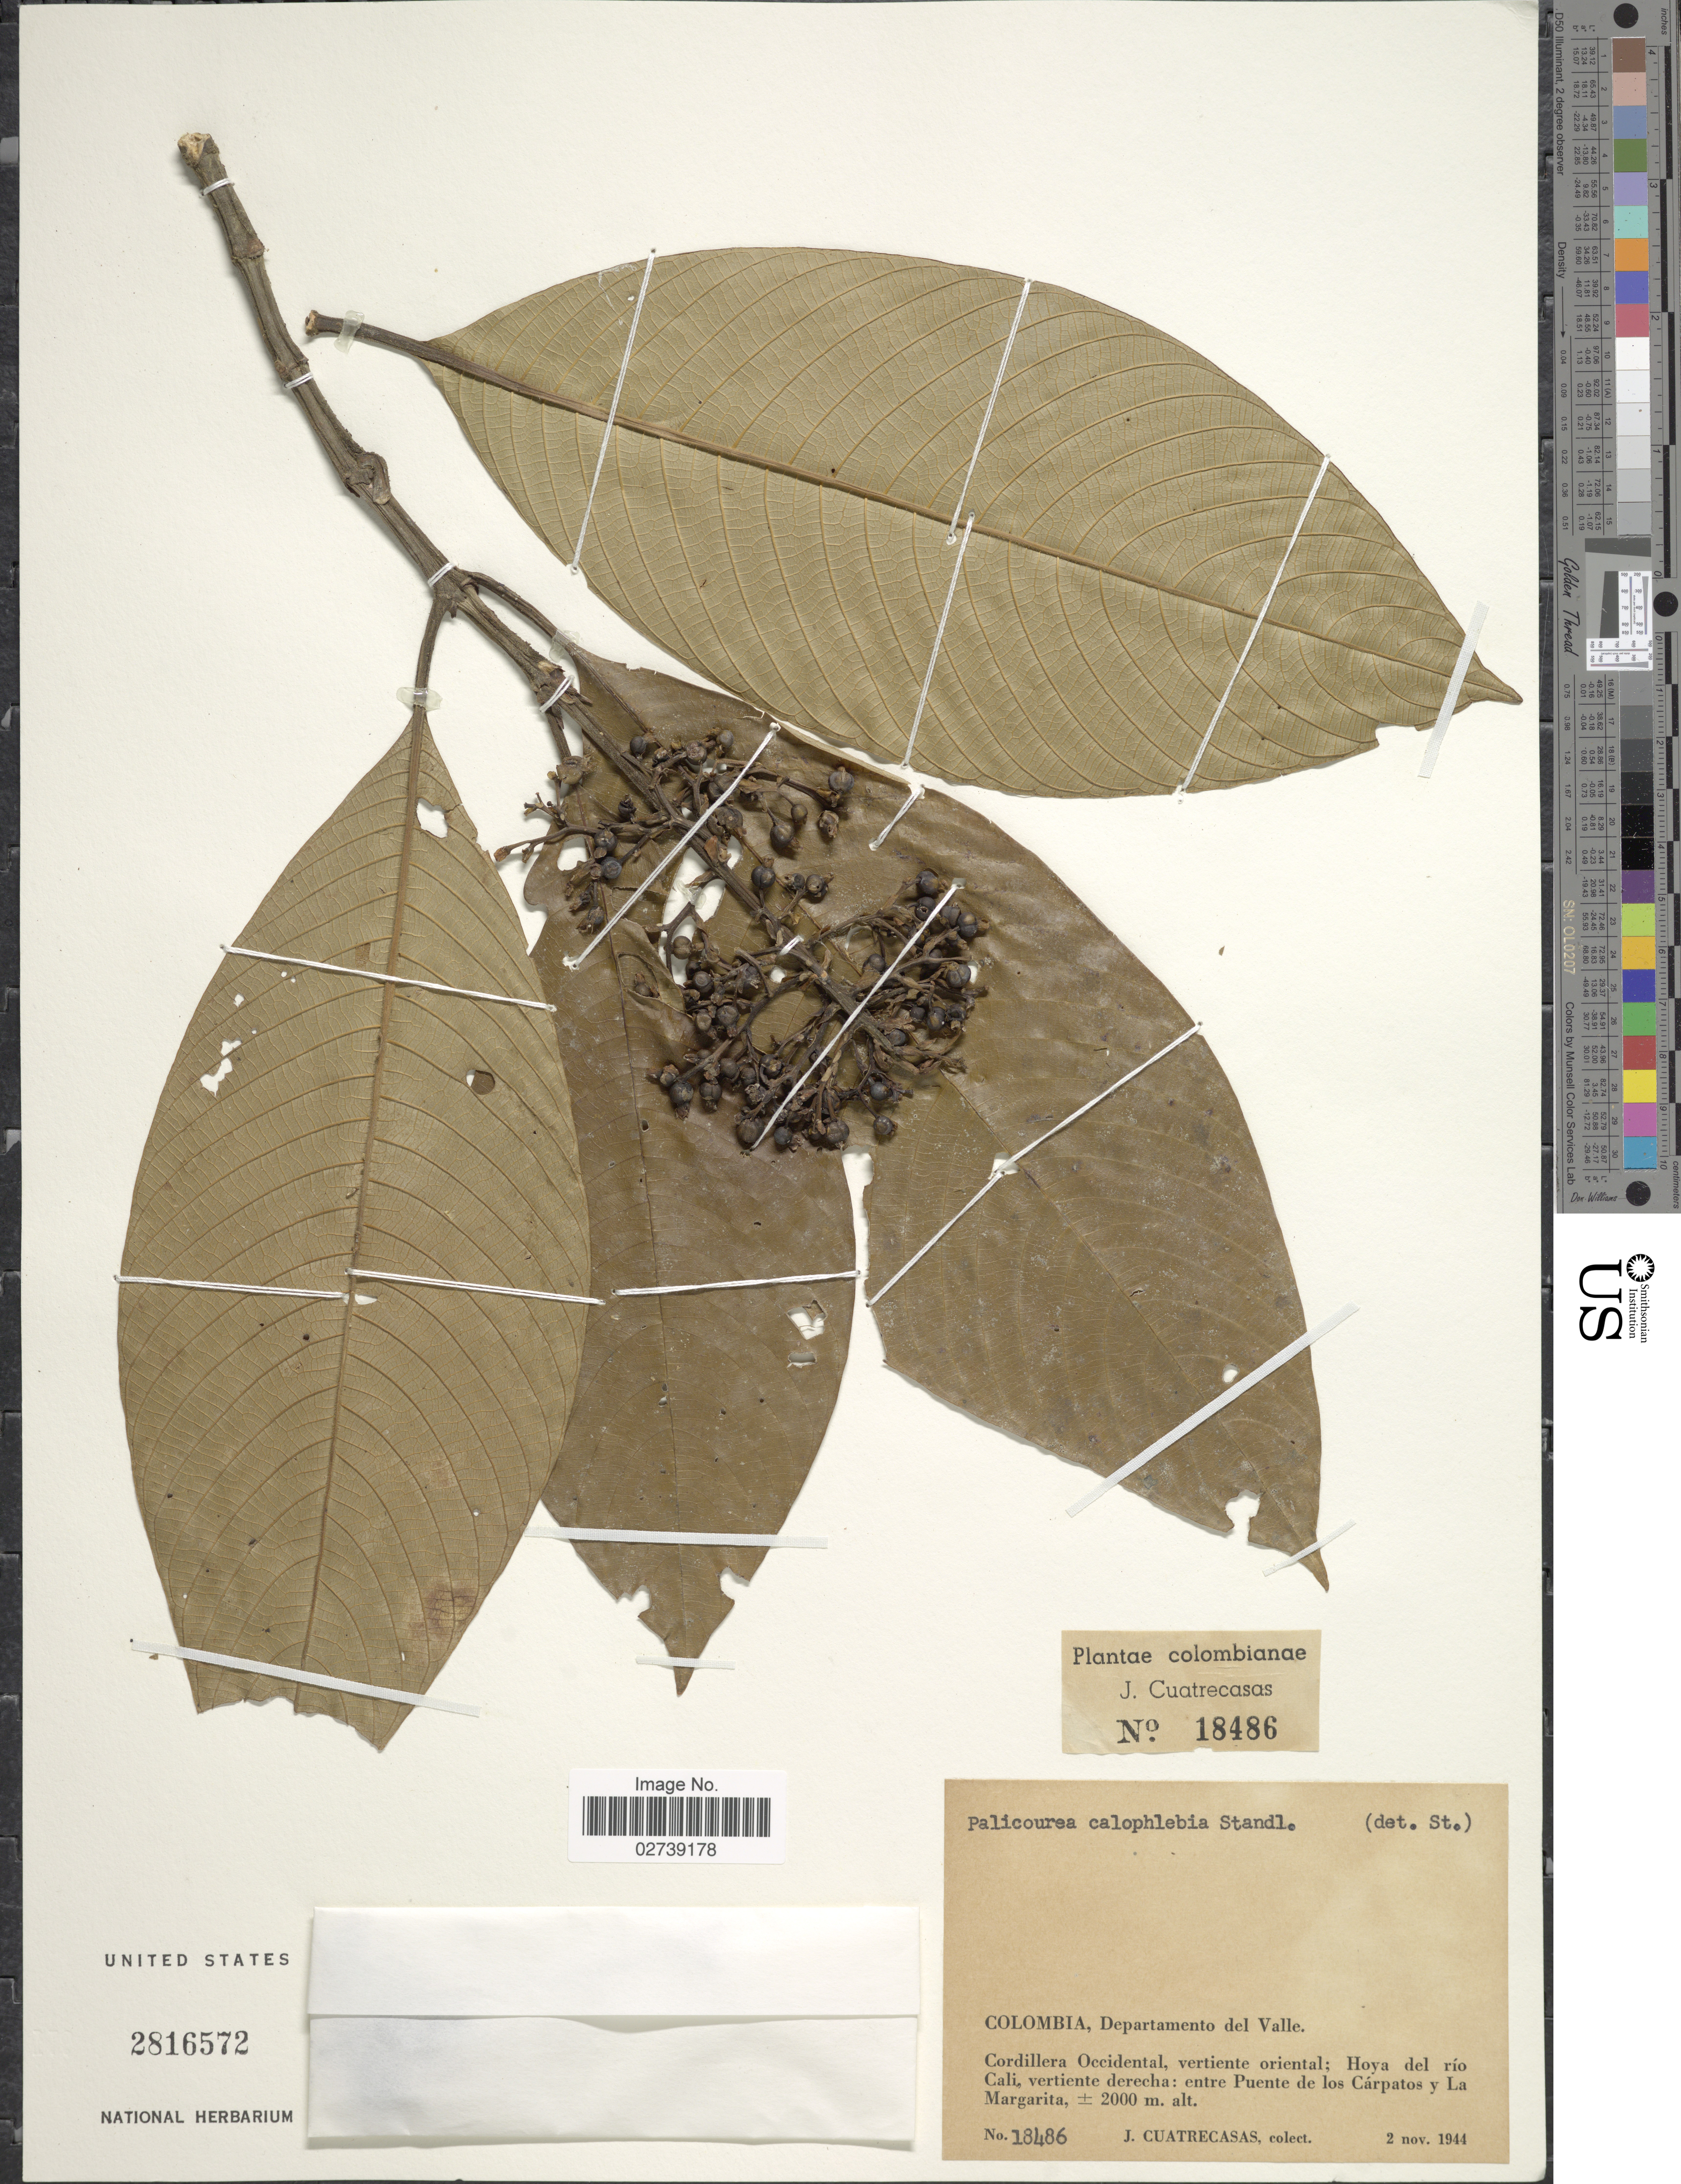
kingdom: Plantae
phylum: Tracheophyta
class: Magnoliopsida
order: Gentianales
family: Rubiaceae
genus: Palicourea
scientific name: Palicourea calophlebia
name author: Standl.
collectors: J. Cuatrecasas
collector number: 18486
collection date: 1944-11-02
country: Colombia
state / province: Valle del Cauca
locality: Departamento del Valle. Cordillera Occidental, vertiente oriental; Hoya del rio Cali, vertiente derecha: entre Puente de los Carpatos y La Margarita.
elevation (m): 2000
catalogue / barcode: US 2816572